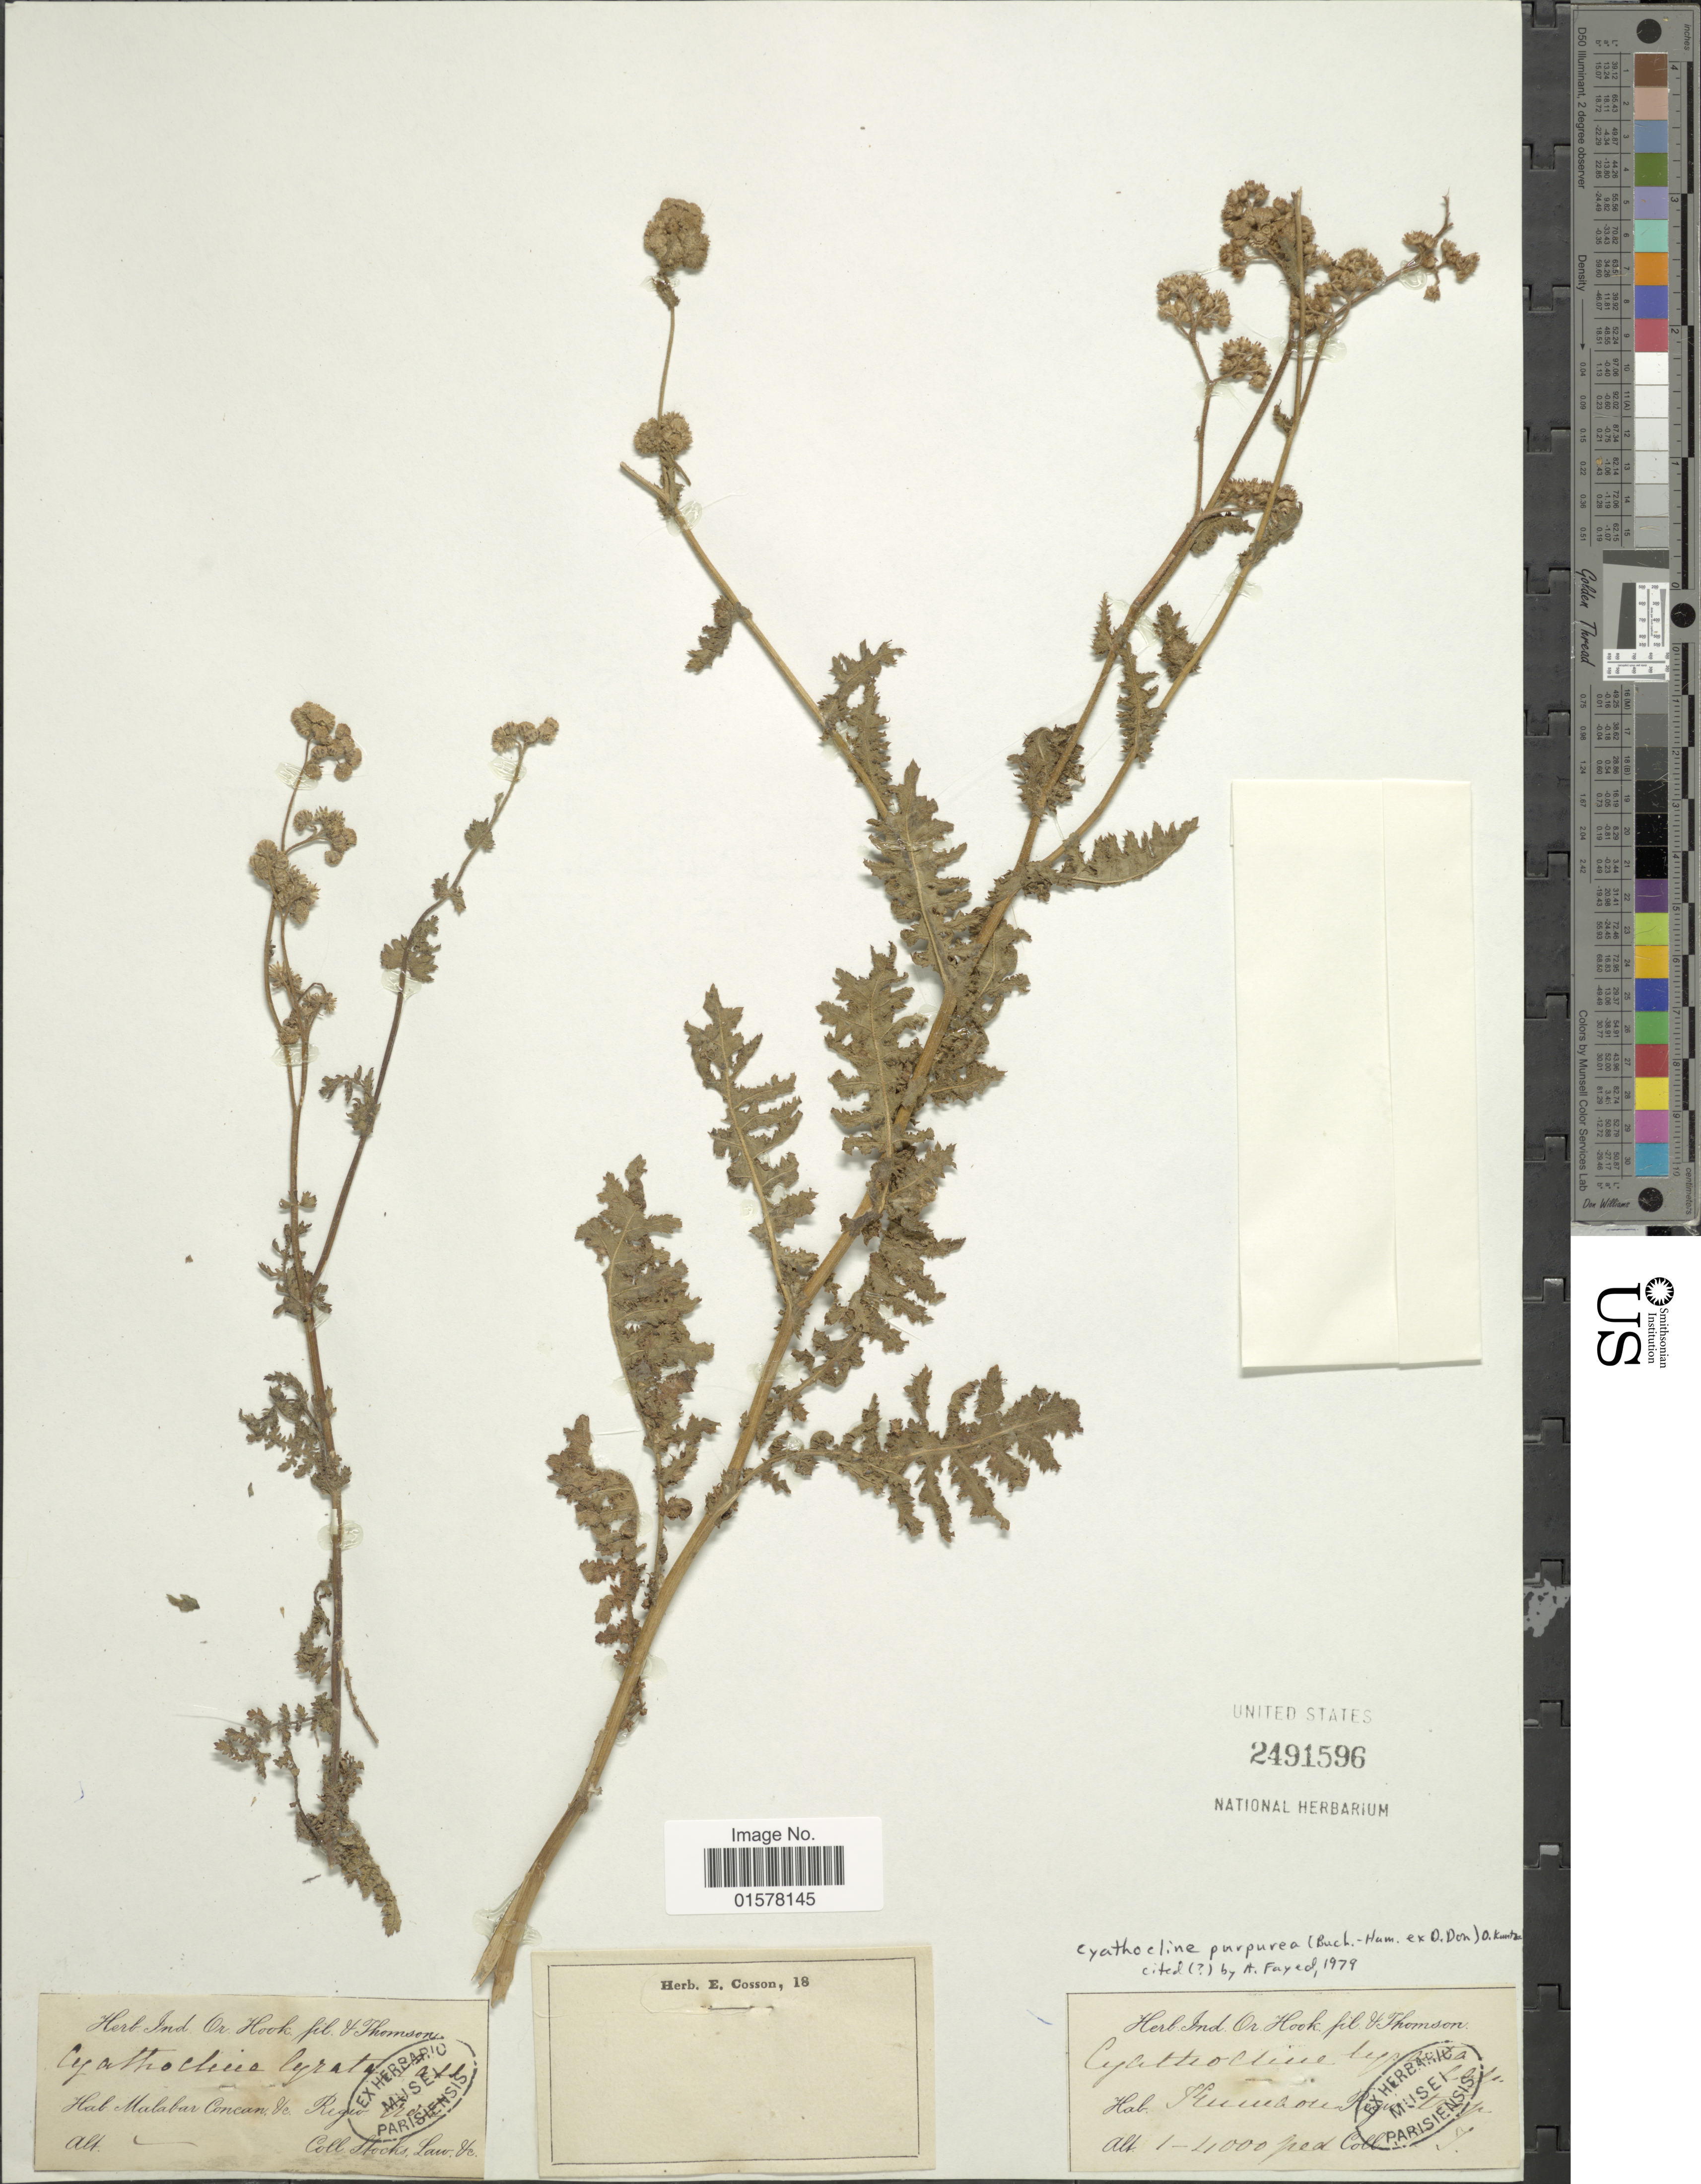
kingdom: Plantae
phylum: Tracheophyta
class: Magnoliopsida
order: Asterales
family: Asteraceae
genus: Cyathocline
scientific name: Cyathocline purpurea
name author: (Buch.-Ham. ex D. Don) Kuntze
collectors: J. Stocks & J. Law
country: India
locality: Malabar Concan, &c. Regio Trop.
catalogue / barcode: US 2491596